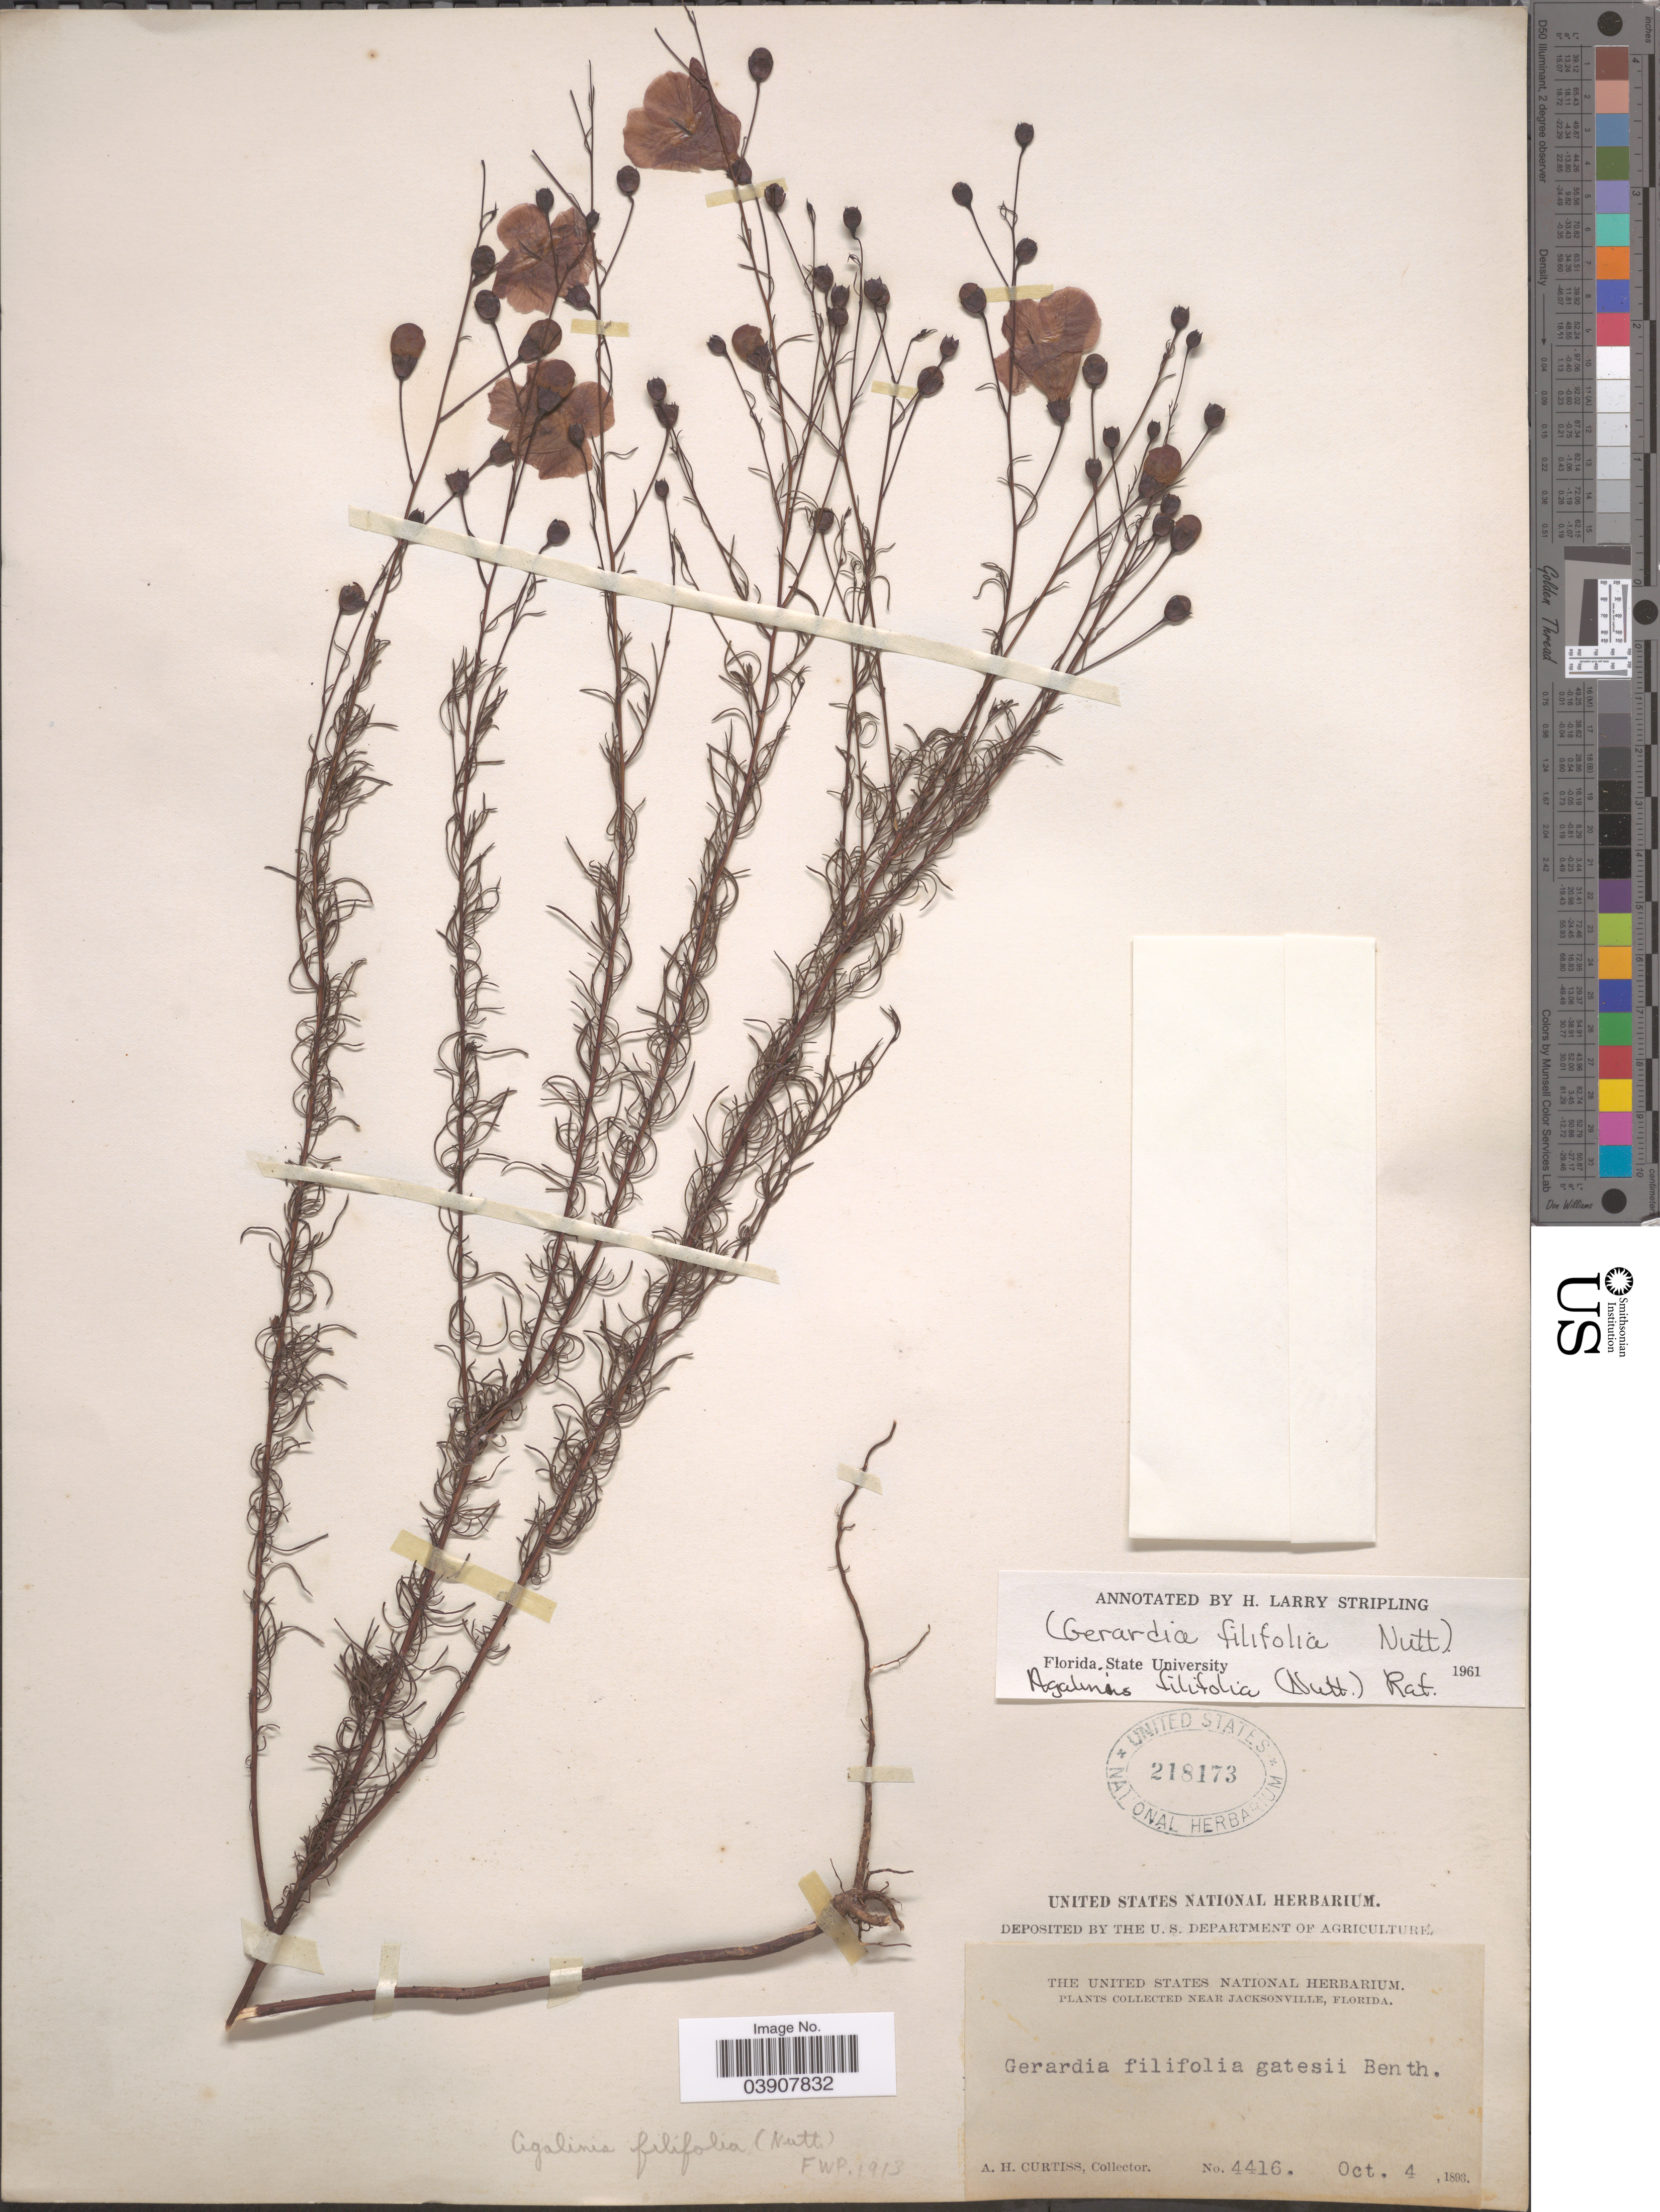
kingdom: Plantae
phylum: Tracheophyta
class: Magnoliopsida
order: Lamiales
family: Orobanchaceae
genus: Agalinis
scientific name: Agalinis filifolia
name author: Raf.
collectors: A. H. Curtiss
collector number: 4416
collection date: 1893-10-04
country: United States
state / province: Florida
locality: Near Jacksonville.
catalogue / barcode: US 218173